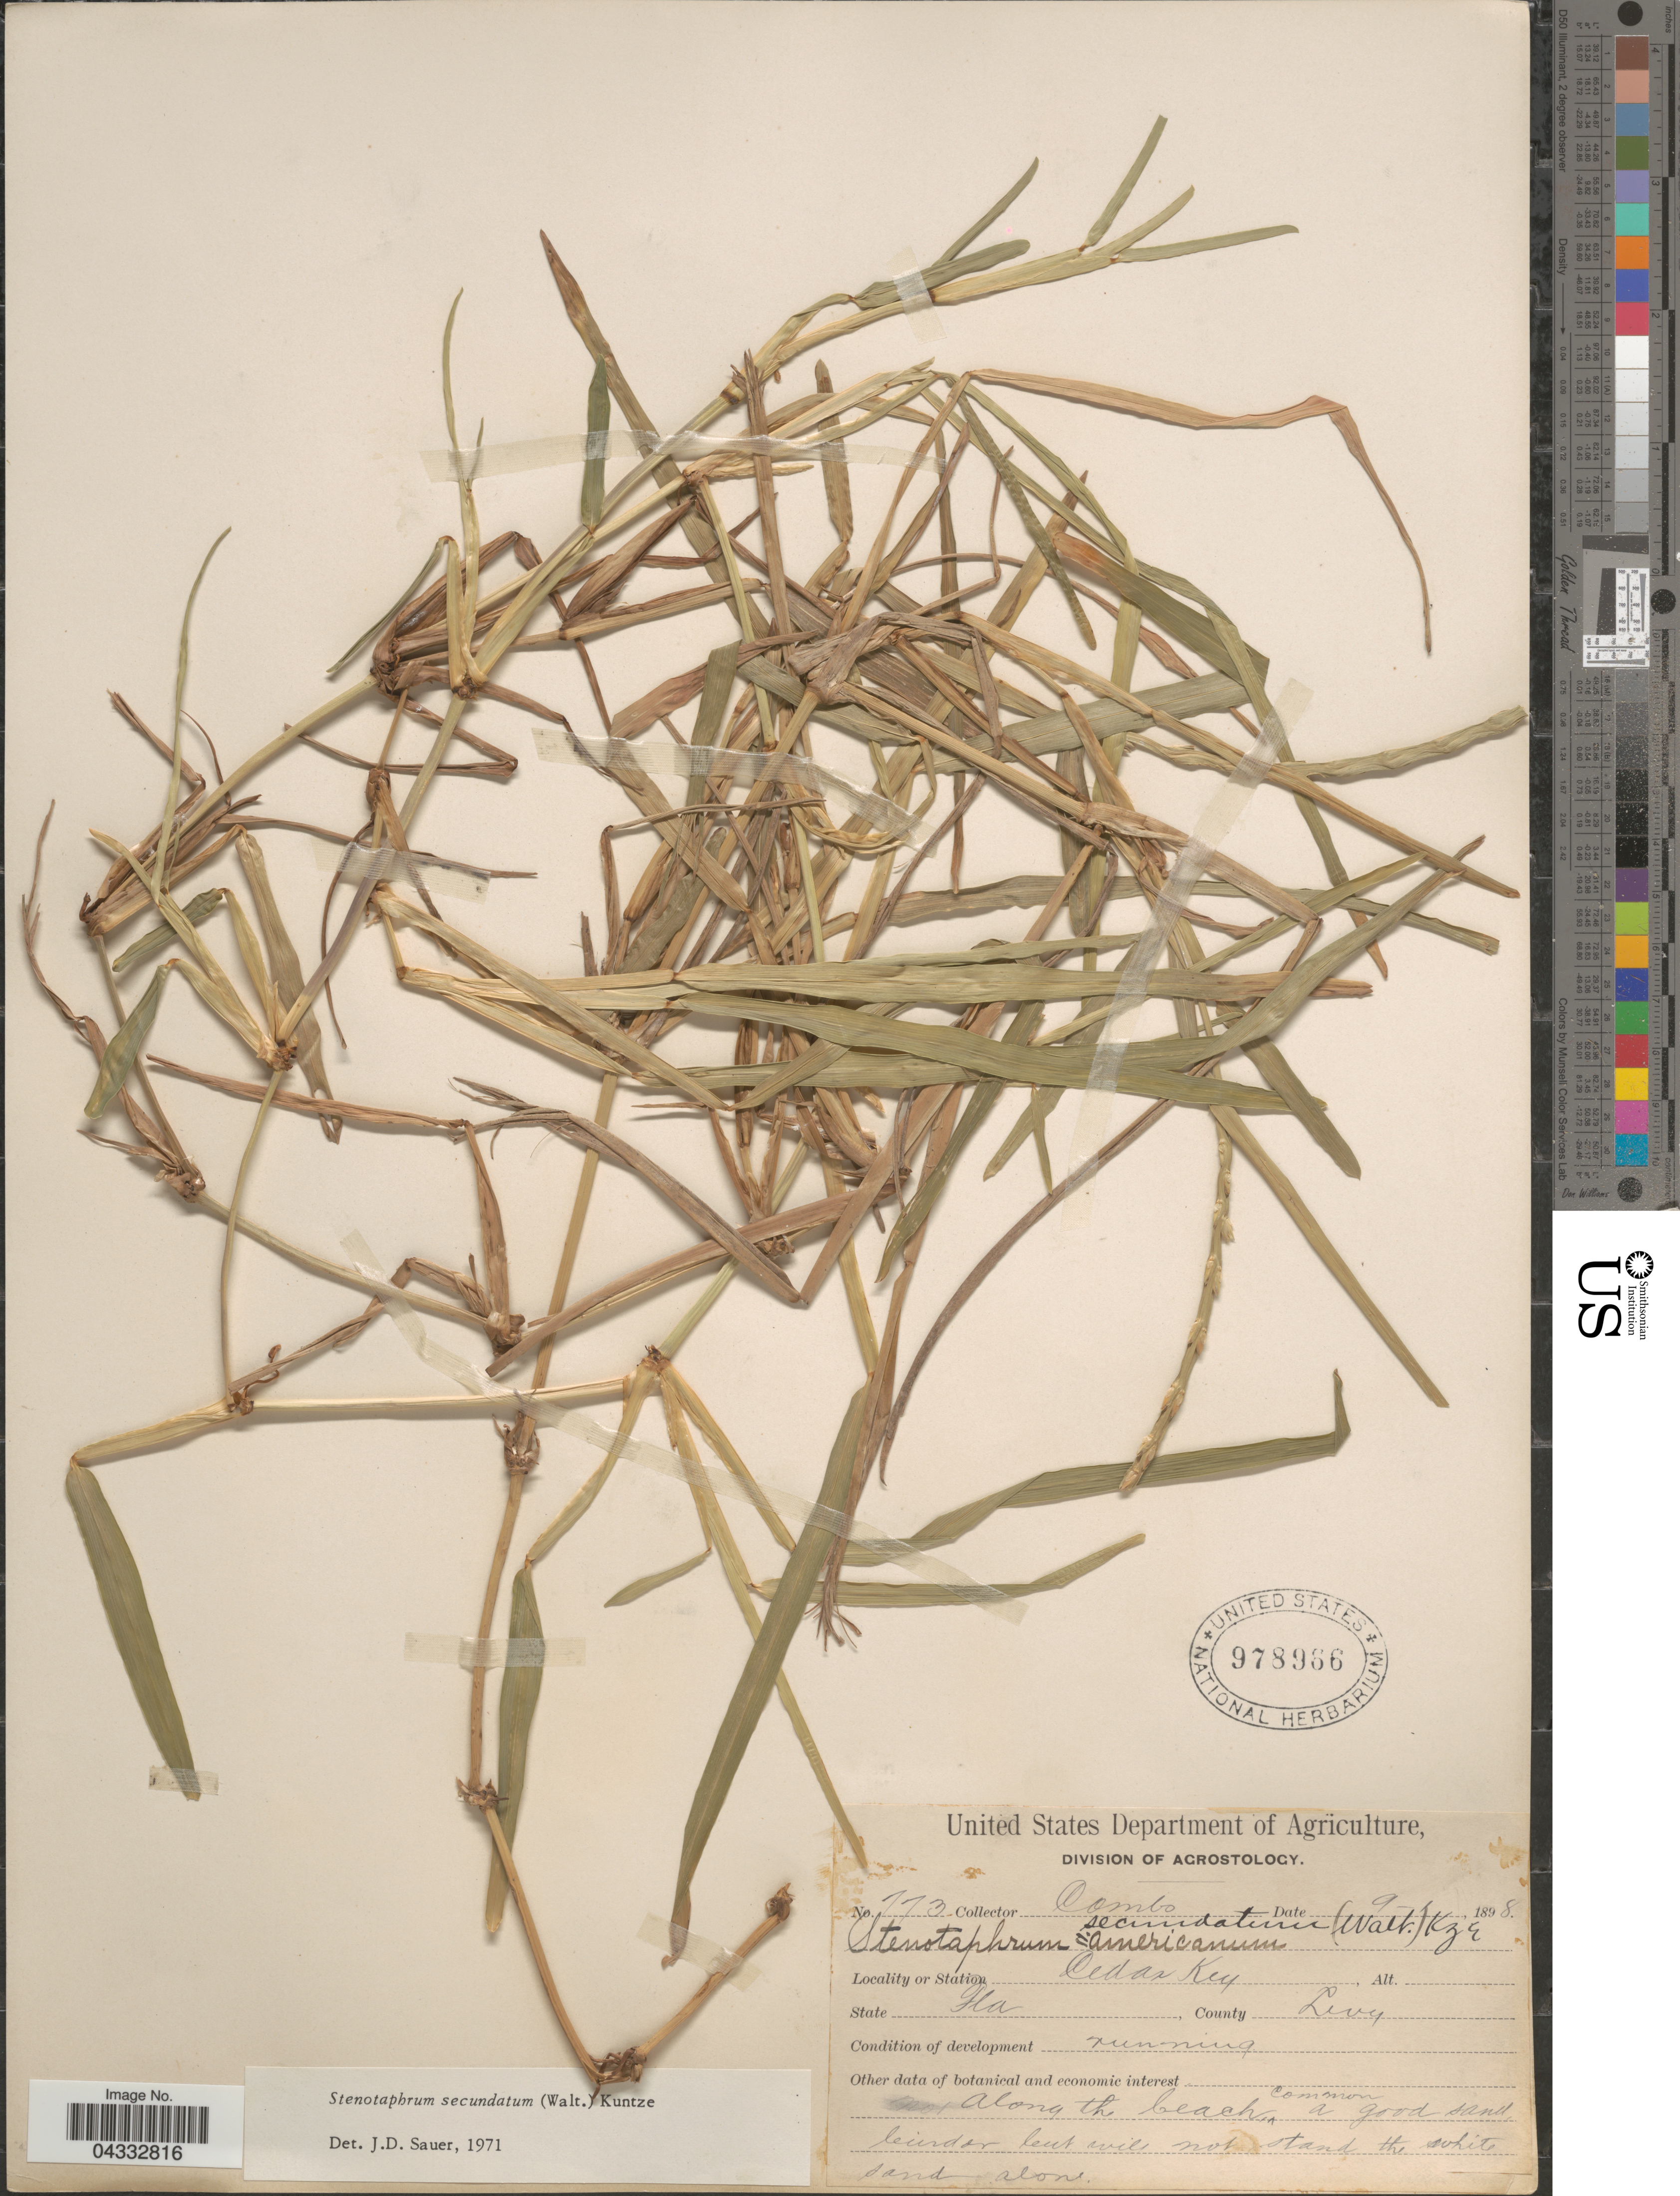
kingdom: Plantae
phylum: Tracheophyta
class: Liliopsida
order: Poales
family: Poaceae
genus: Stenotaphrum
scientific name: Stenotaphrum secundatum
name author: (Walter) Kuntze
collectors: -. Combs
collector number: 773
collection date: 1898-09-01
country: United States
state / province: Florida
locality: Cedar Key. County Levy. Along the beach.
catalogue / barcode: US 978966